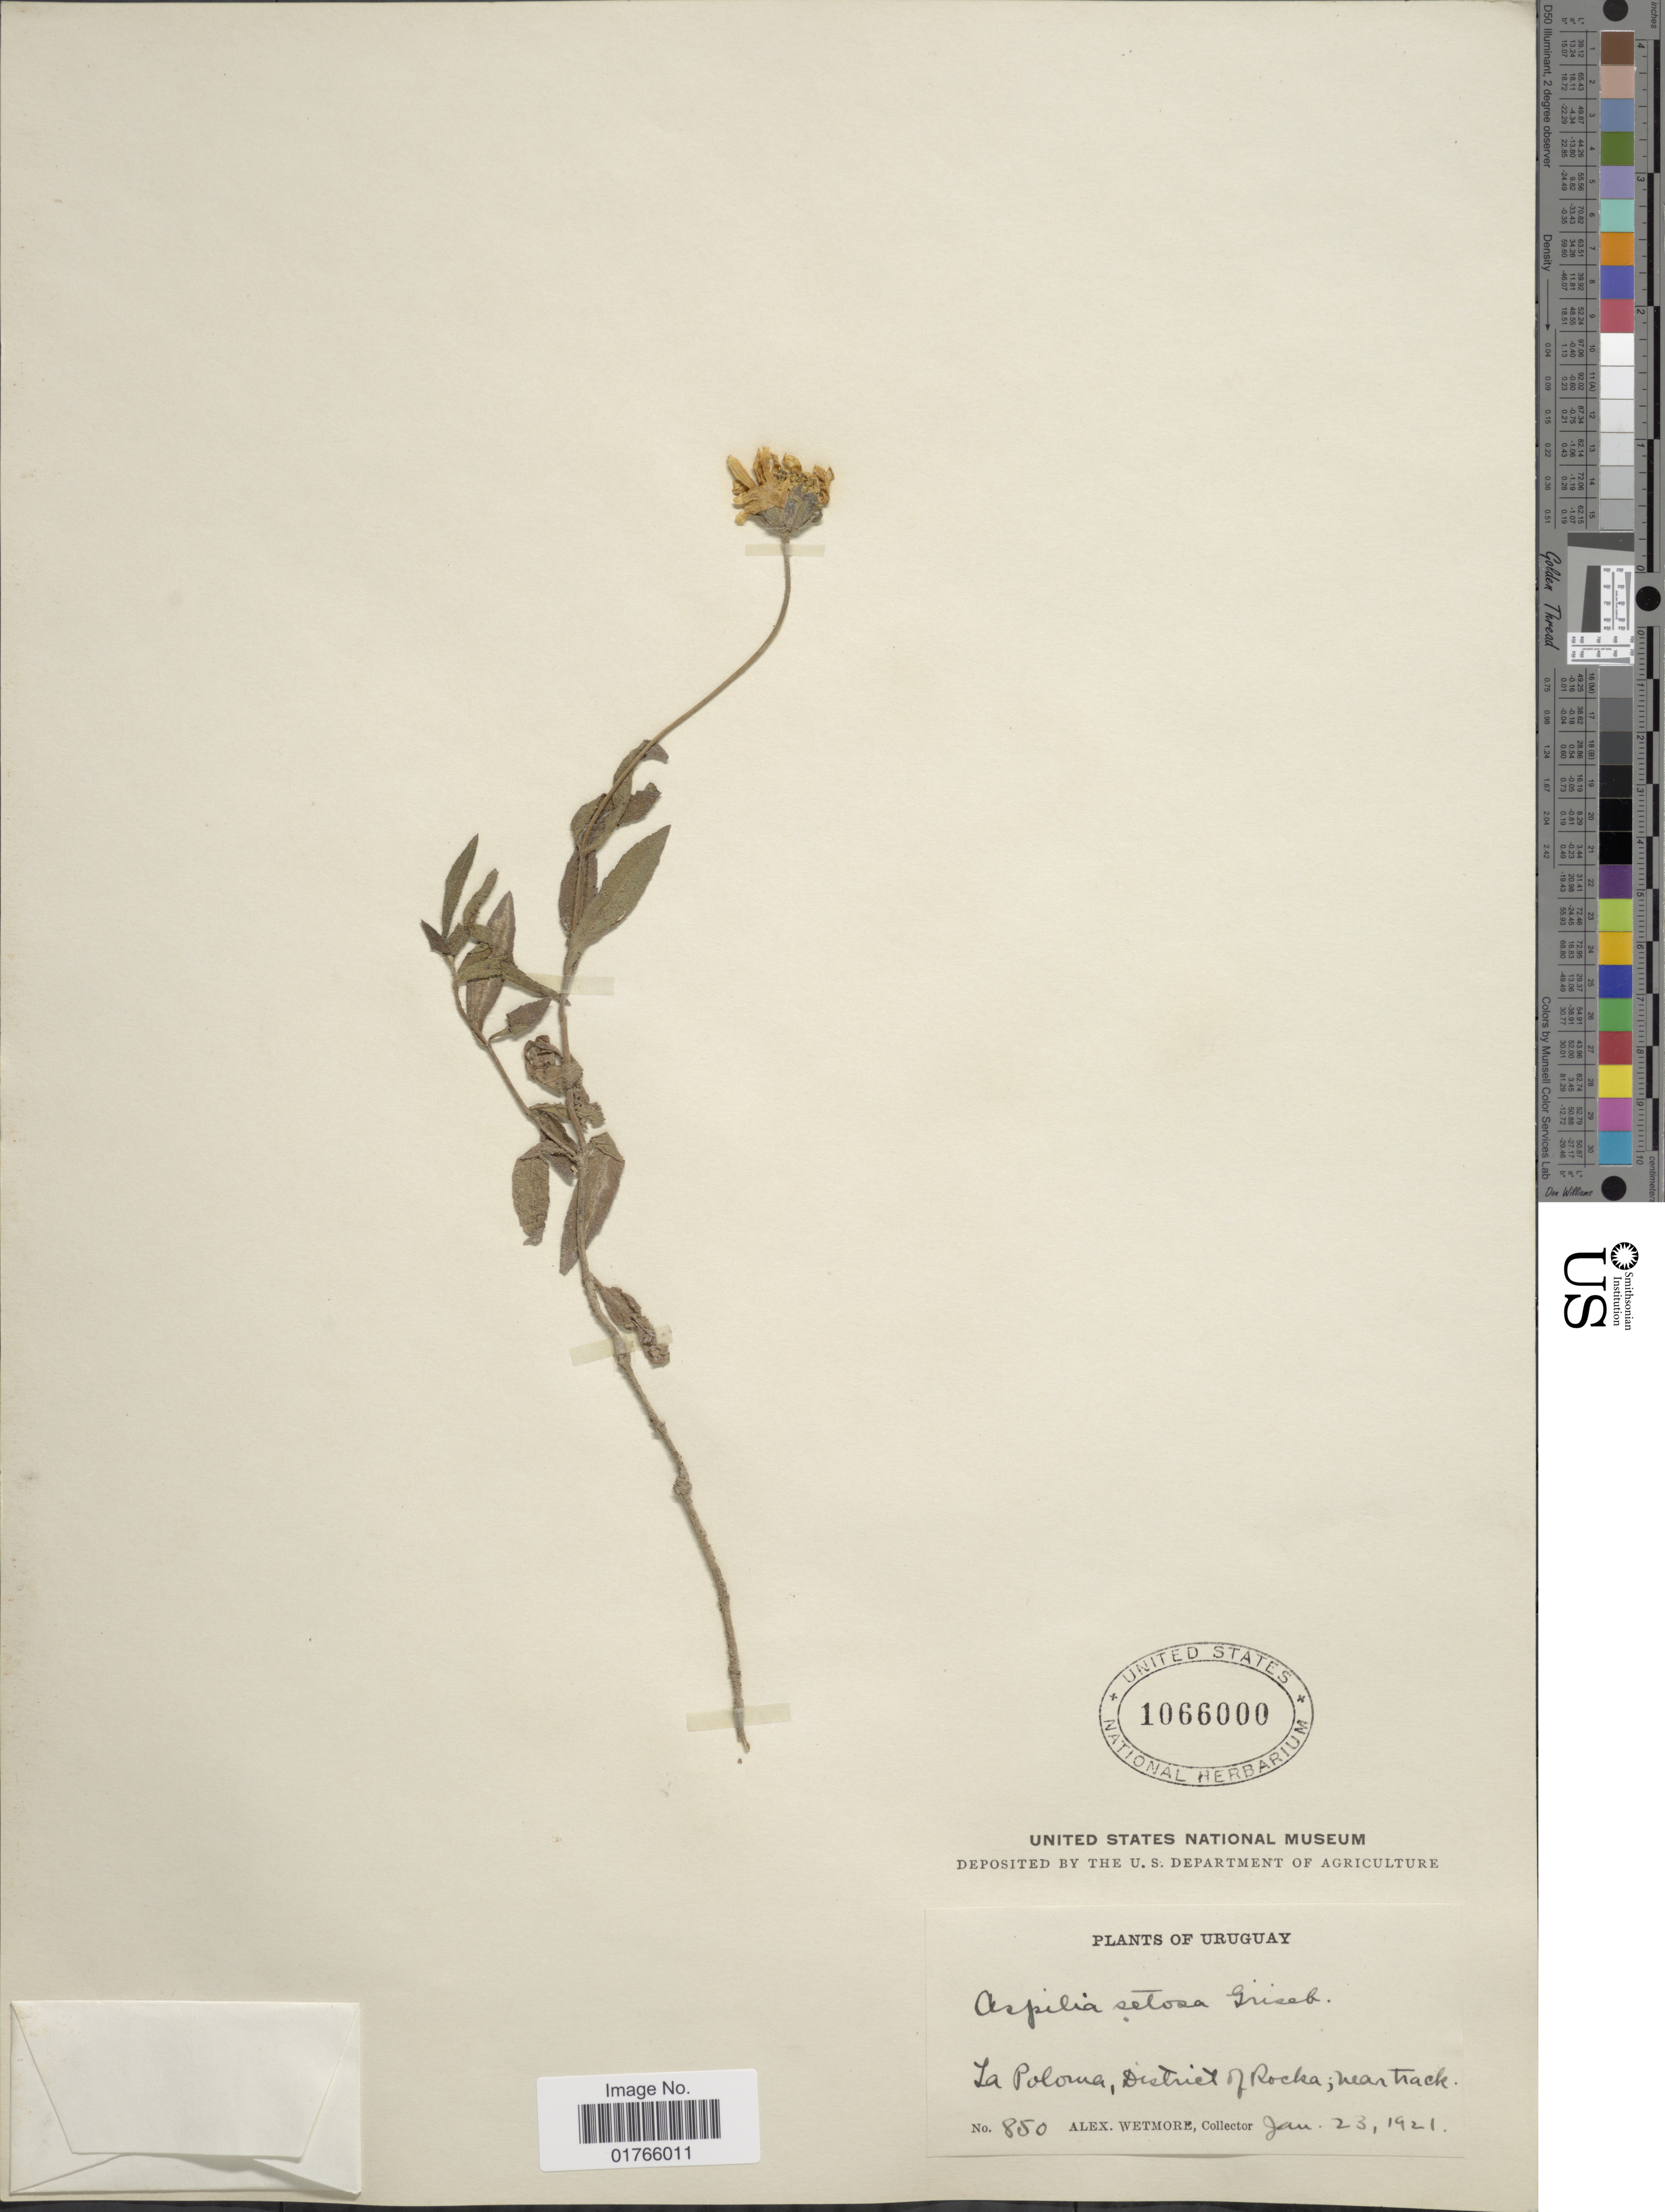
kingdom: Plantae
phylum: Tracheophyta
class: Magnoliopsida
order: Asterales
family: Asteraceae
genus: Aspilia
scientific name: Aspilia setosa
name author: Griseb.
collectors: A. Wetmore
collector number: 850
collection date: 1921-01-23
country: Uruguay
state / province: Rocha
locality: La Paloma, near Track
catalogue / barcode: US 1066000